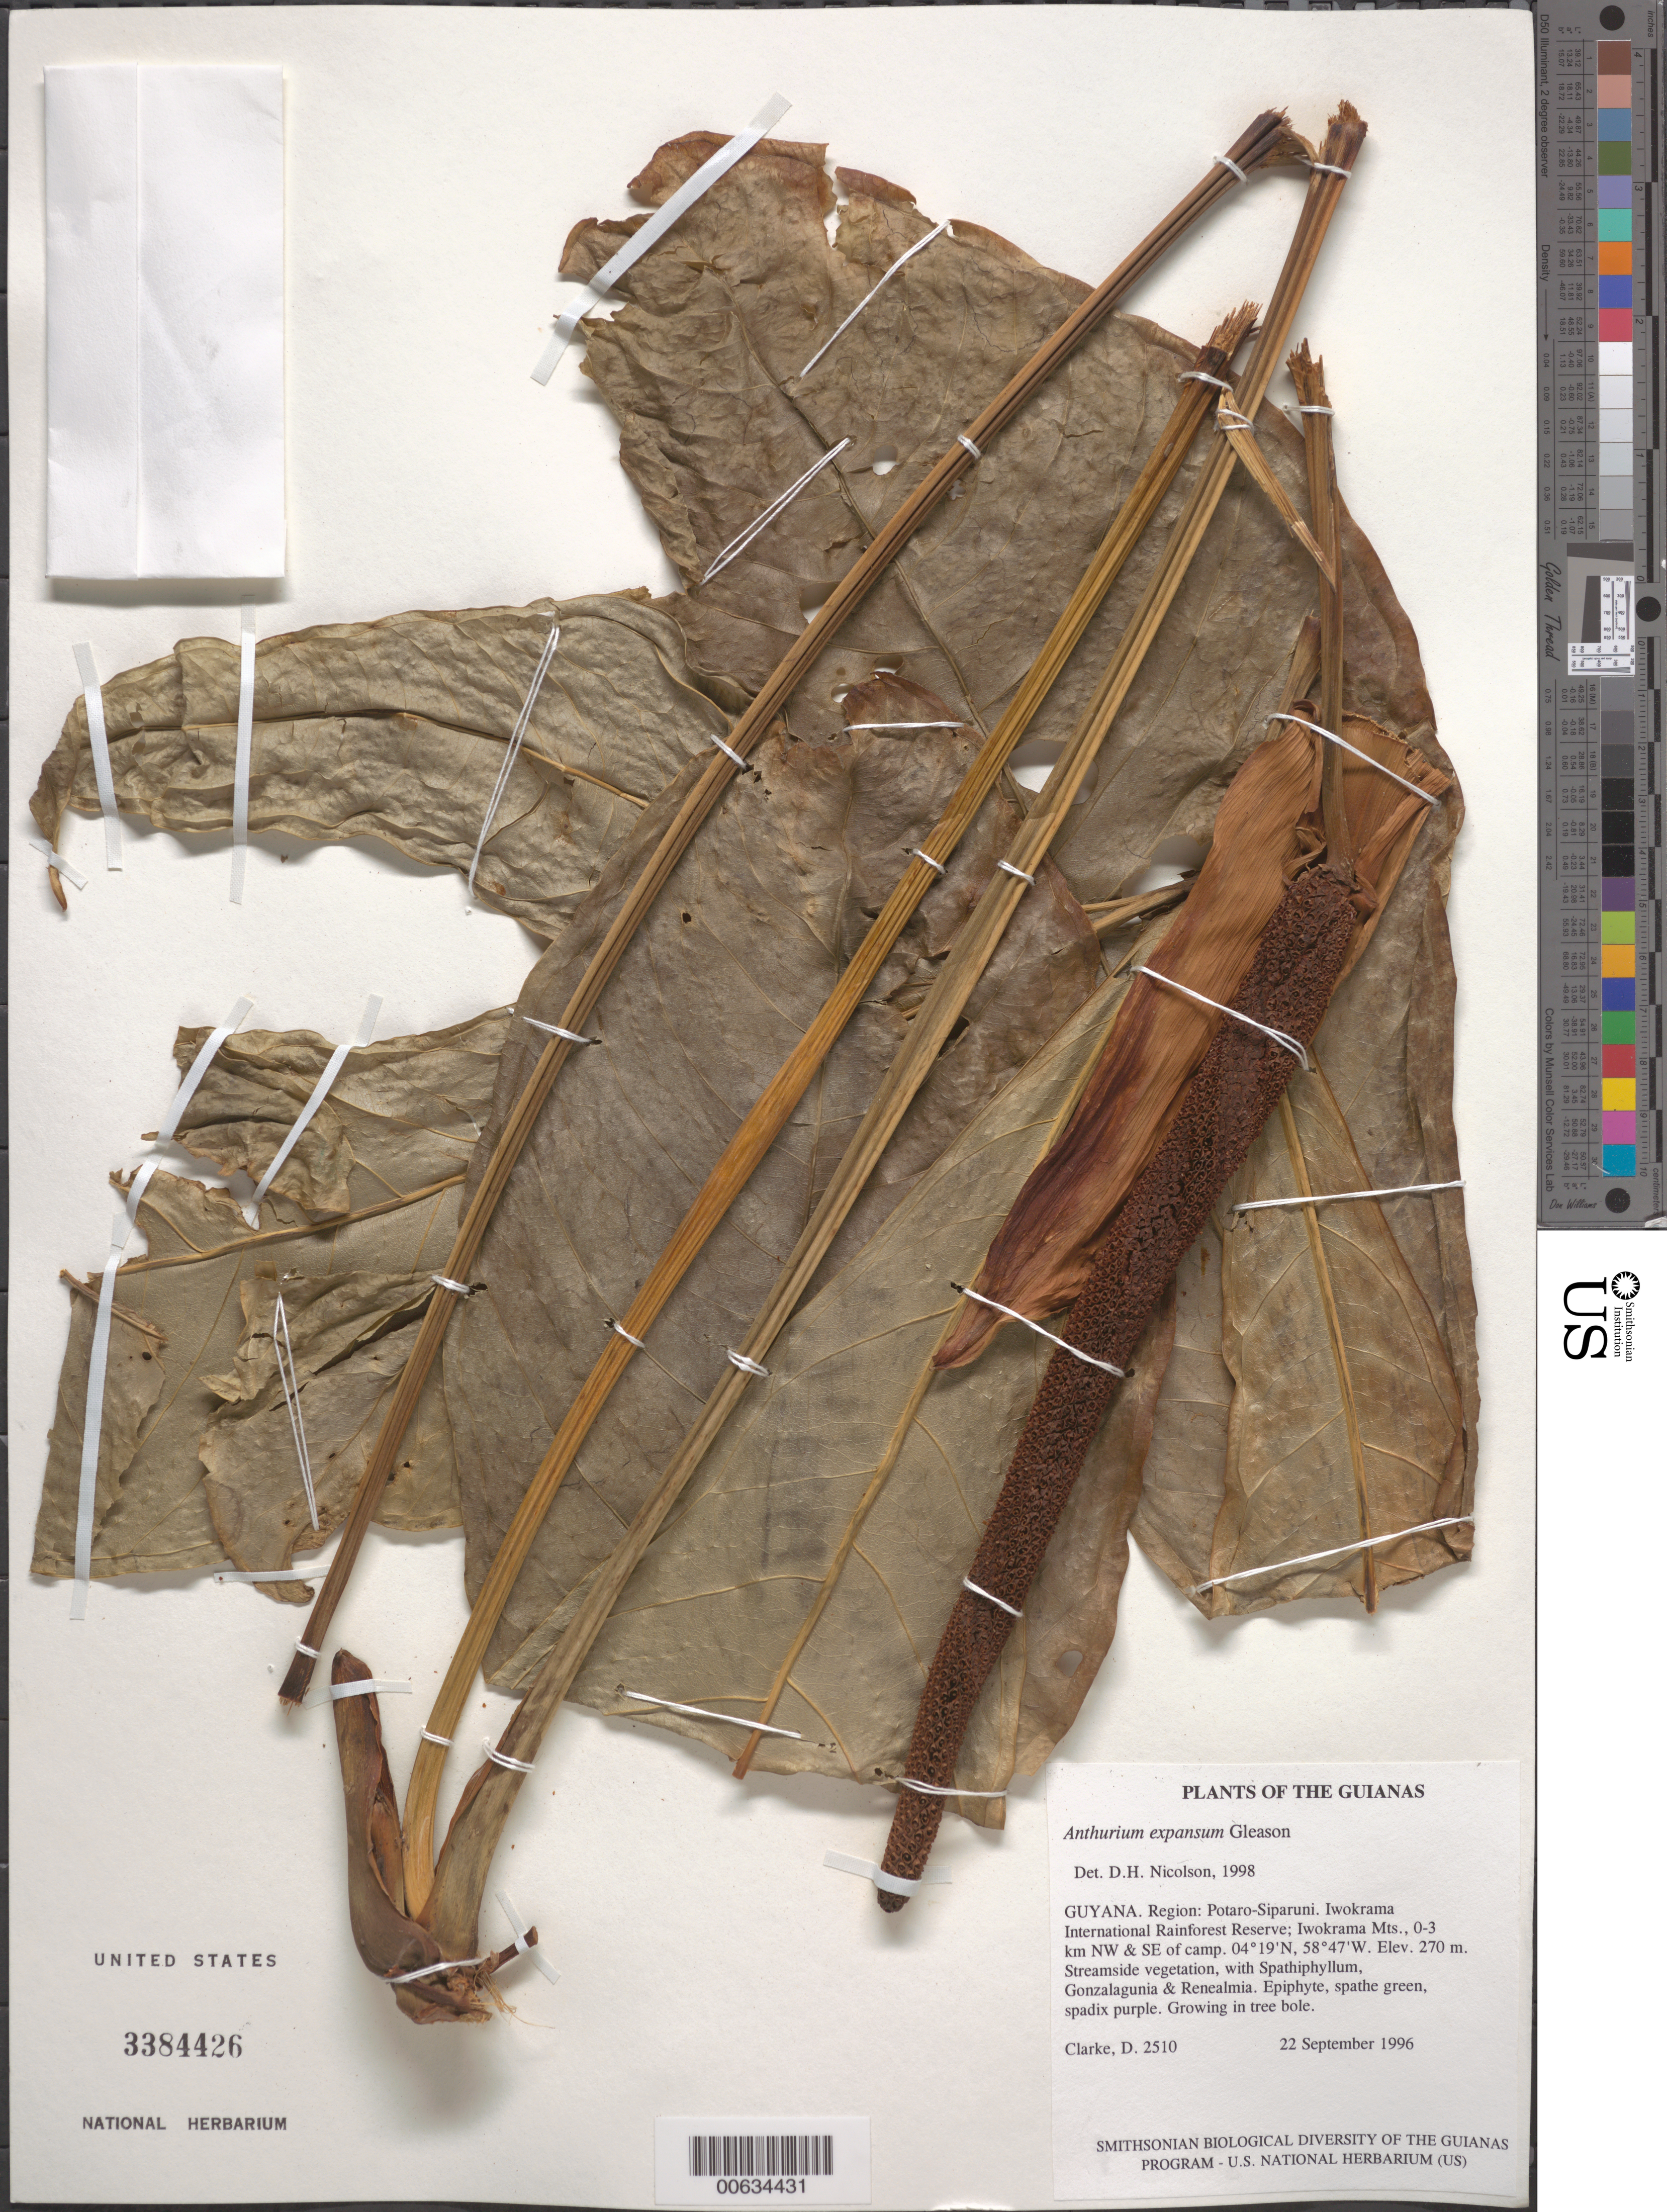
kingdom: Plantae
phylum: Tracheophyta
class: Liliopsida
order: Alismatales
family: Araceae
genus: Anthurium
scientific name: Anthurium expansum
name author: Gleason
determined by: Nicolson, Dan H.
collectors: H. D. Clarke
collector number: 2510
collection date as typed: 22 September 1996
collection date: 1996-09-22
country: Guyana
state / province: Potaro-Siparuni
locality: Iwokrama International Rainforest Reserve; Iwokrama Mts., 0-3 km NW & SE of camp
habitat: Streamside vegetation, with Spathiphyllum, Gonzalagunia & Renealmia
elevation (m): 270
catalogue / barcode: US 3384426